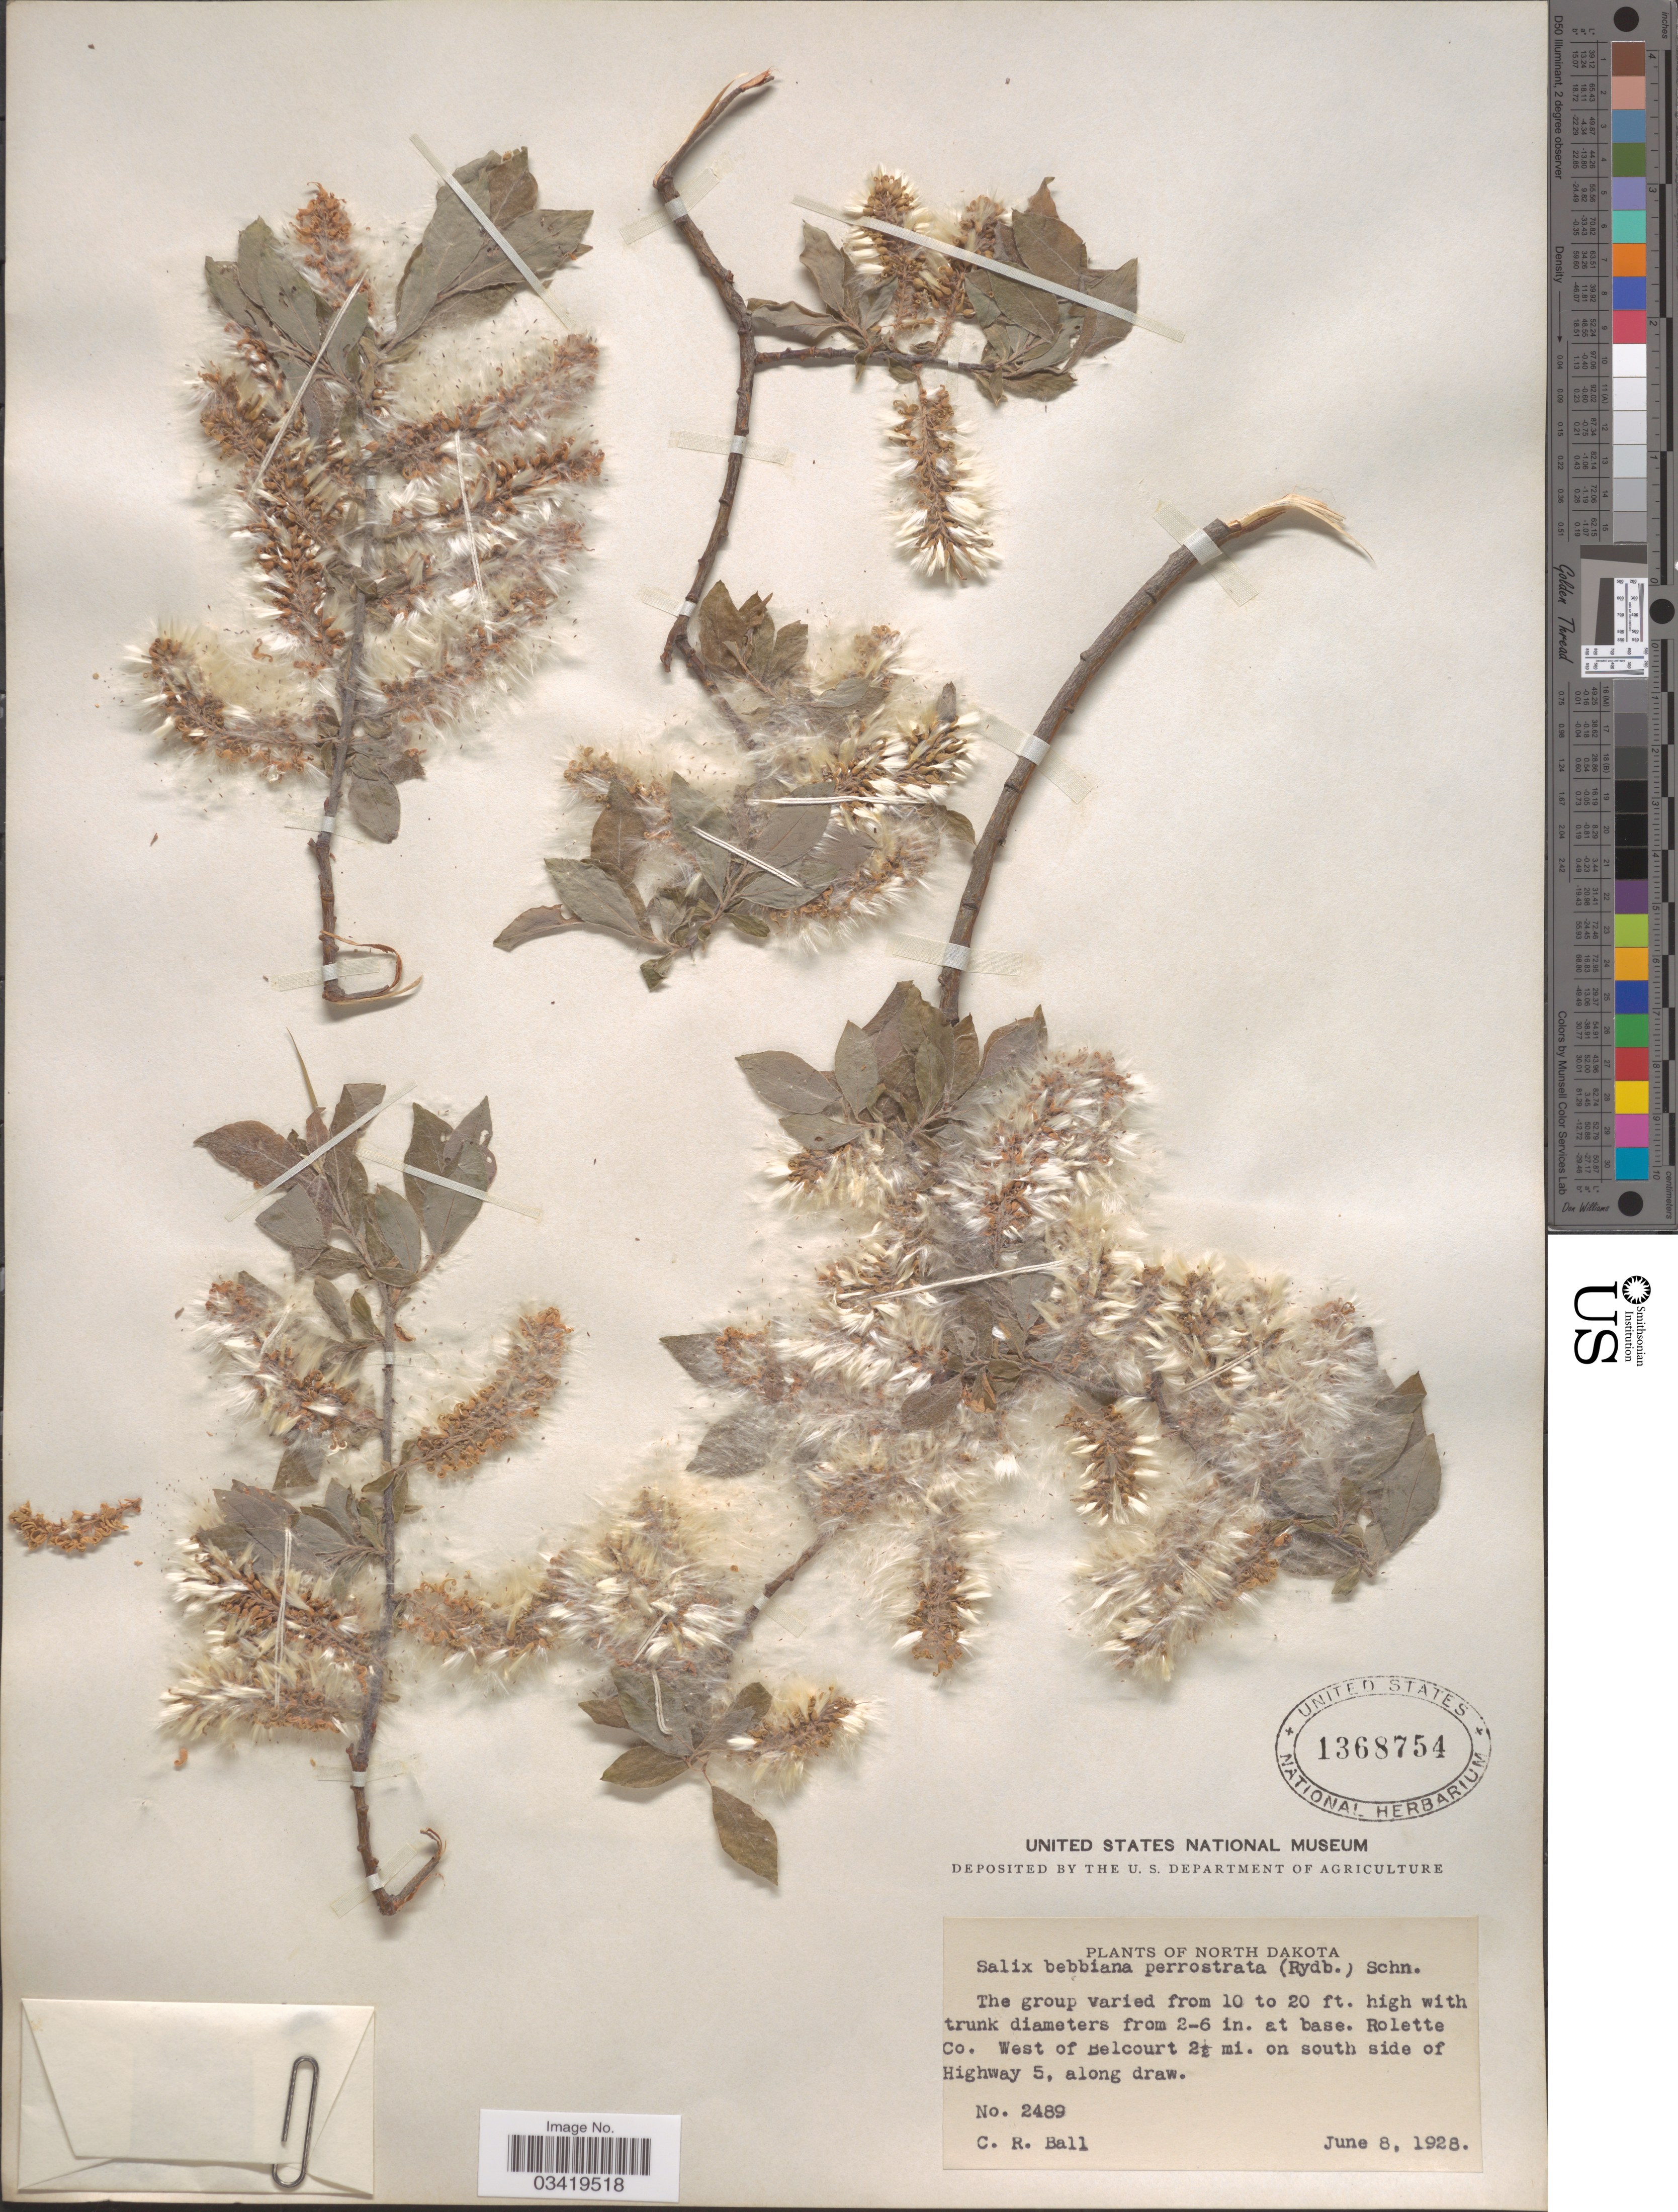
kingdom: Plantae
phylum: Tracheophyta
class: Magnoliopsida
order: Malpighiales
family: Salicaceae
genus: Salix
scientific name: Salix bebbiana var. perrostrata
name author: Sarg.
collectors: C. R. Ball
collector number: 2489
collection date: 1928-06-08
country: United States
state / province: North Dakota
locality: Rolette Co. West of Belcourt 2½ mi. on south side of Highway 5, along draw.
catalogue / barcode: US 1368754